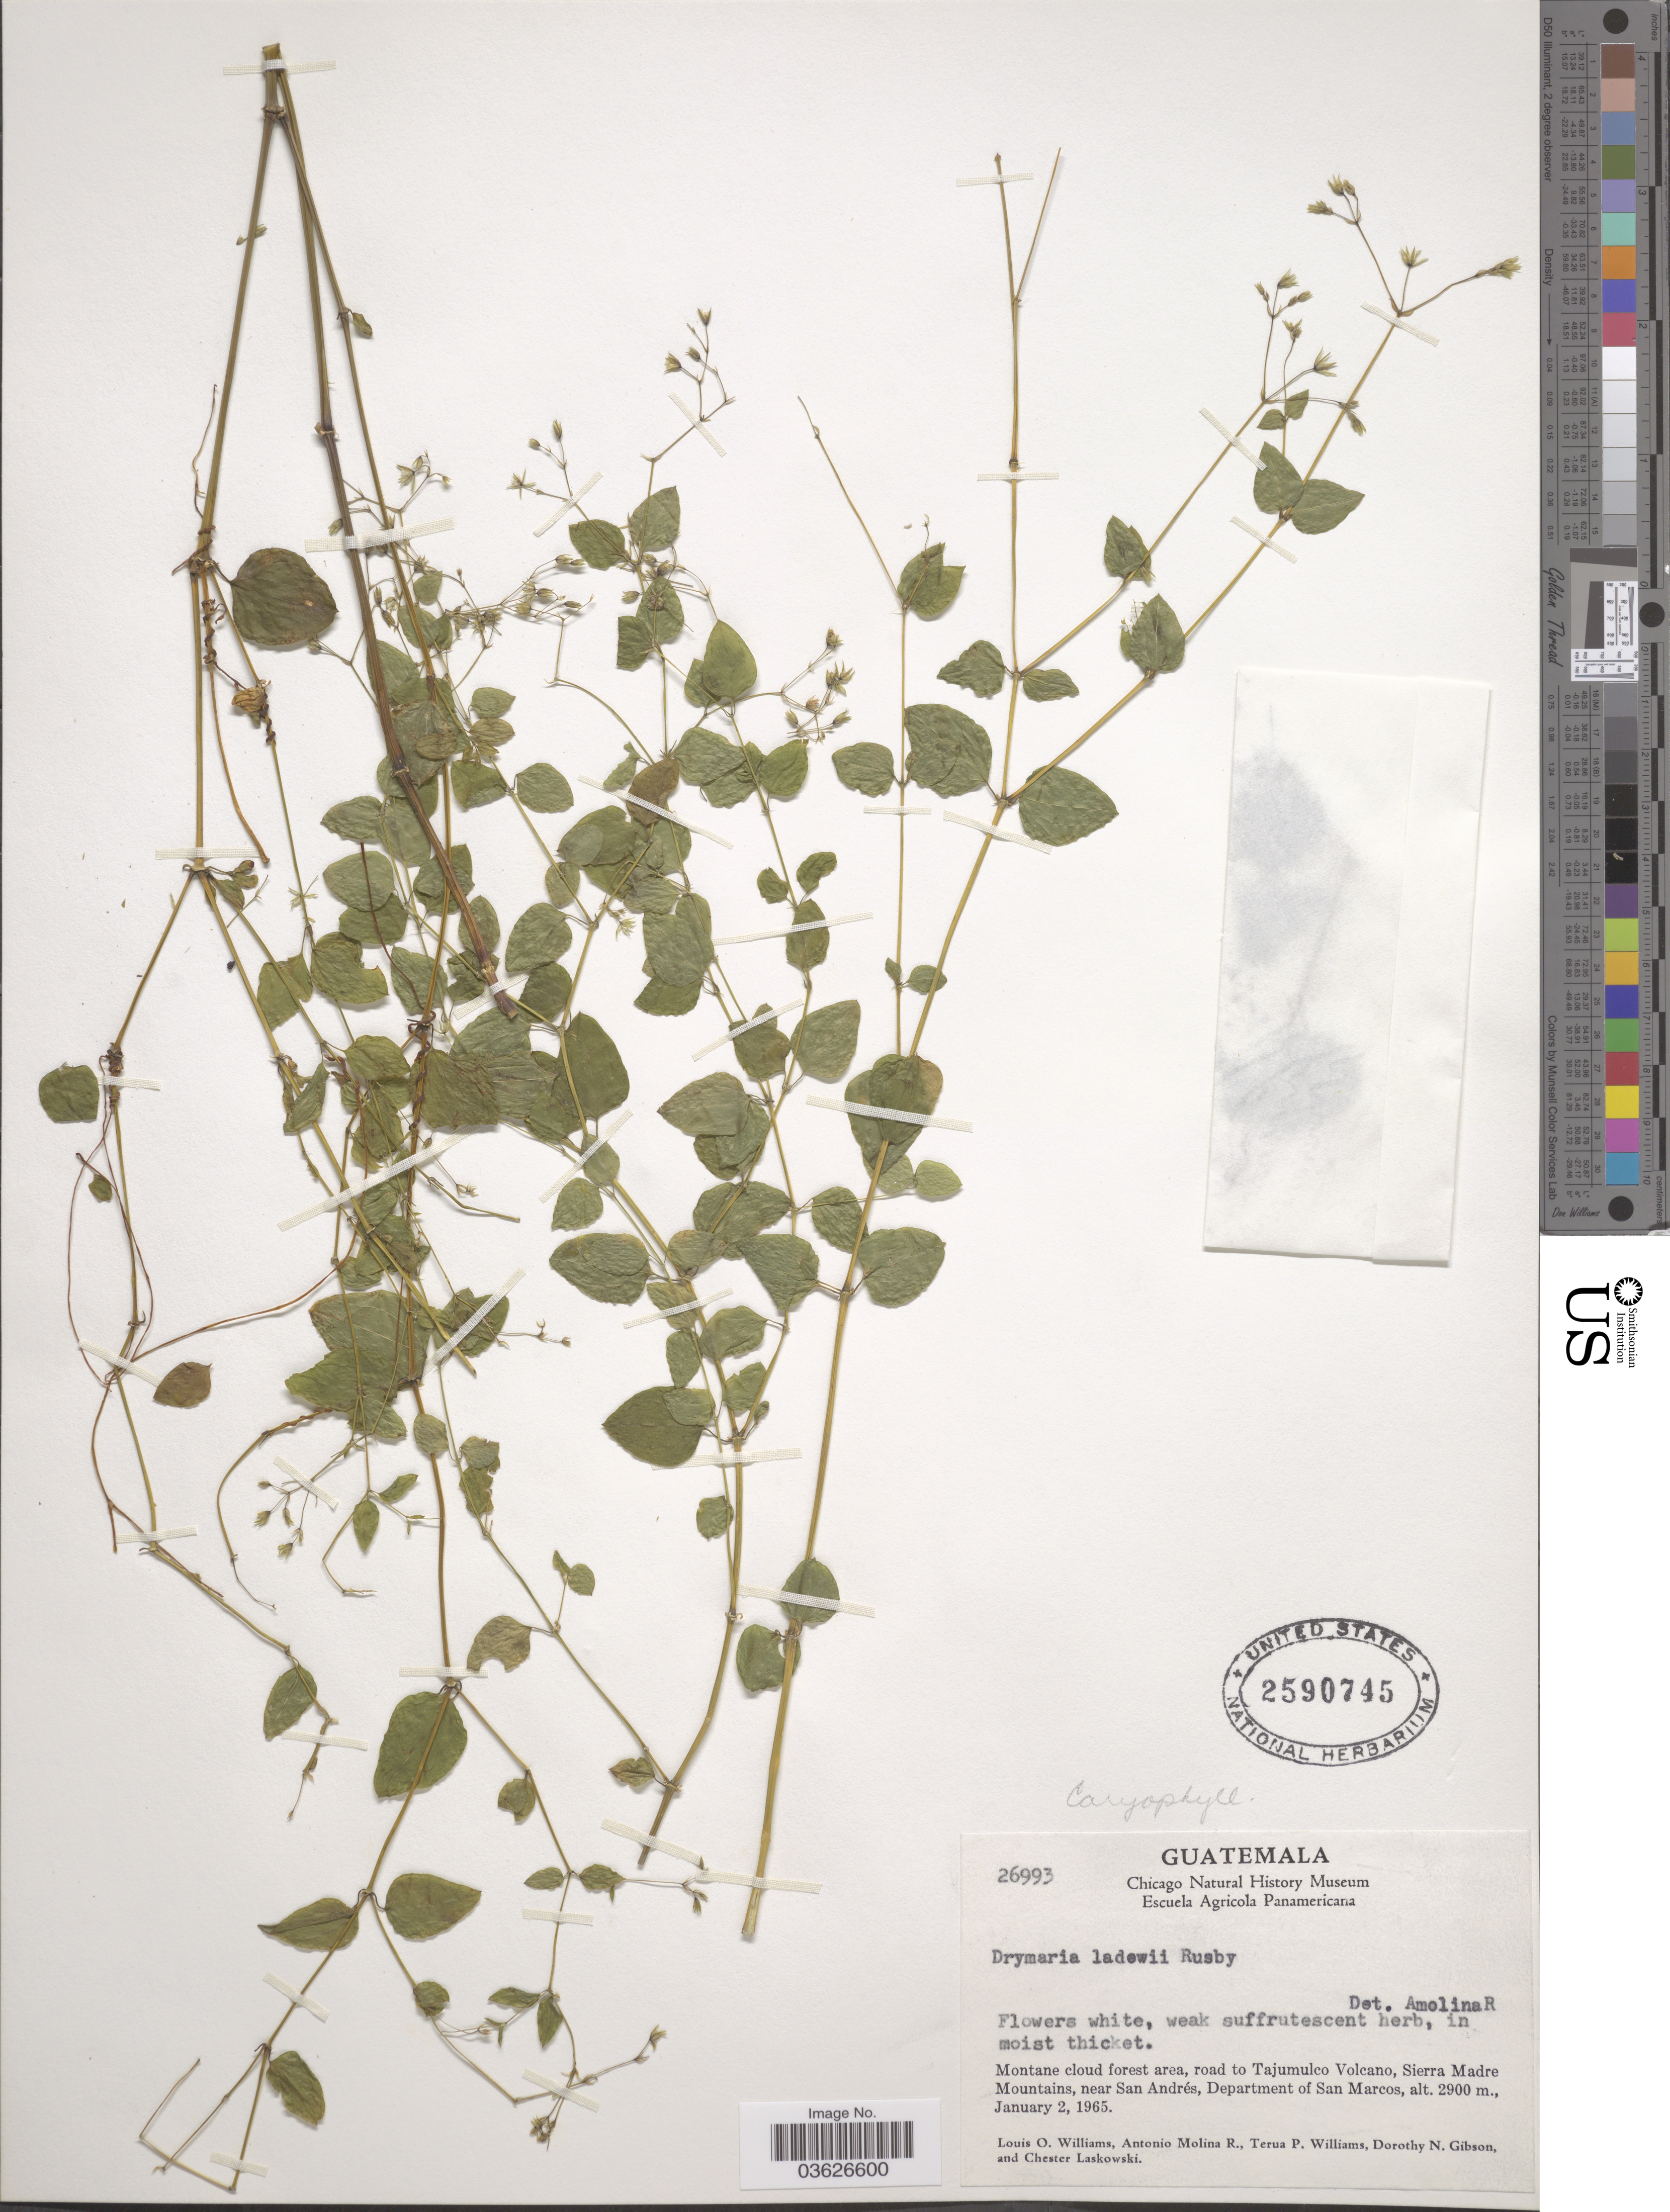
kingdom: Plantae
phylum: Tracheophyta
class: Magnoliopsida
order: Caryophyllales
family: Caryophyllaceae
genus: Drymaria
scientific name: Drymaria ladewii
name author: Rusby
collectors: L. O. Williams, A. Molina R., T. Williams, D. N. Gibson & C. Laskowski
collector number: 26993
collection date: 1965-01-02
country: Guatemala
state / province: San Marcos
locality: Road to Tajumulco Volcano, Sierra Madre Mountains, near San Andrés, Department of San Marcos.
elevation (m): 2900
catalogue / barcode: US 2590745